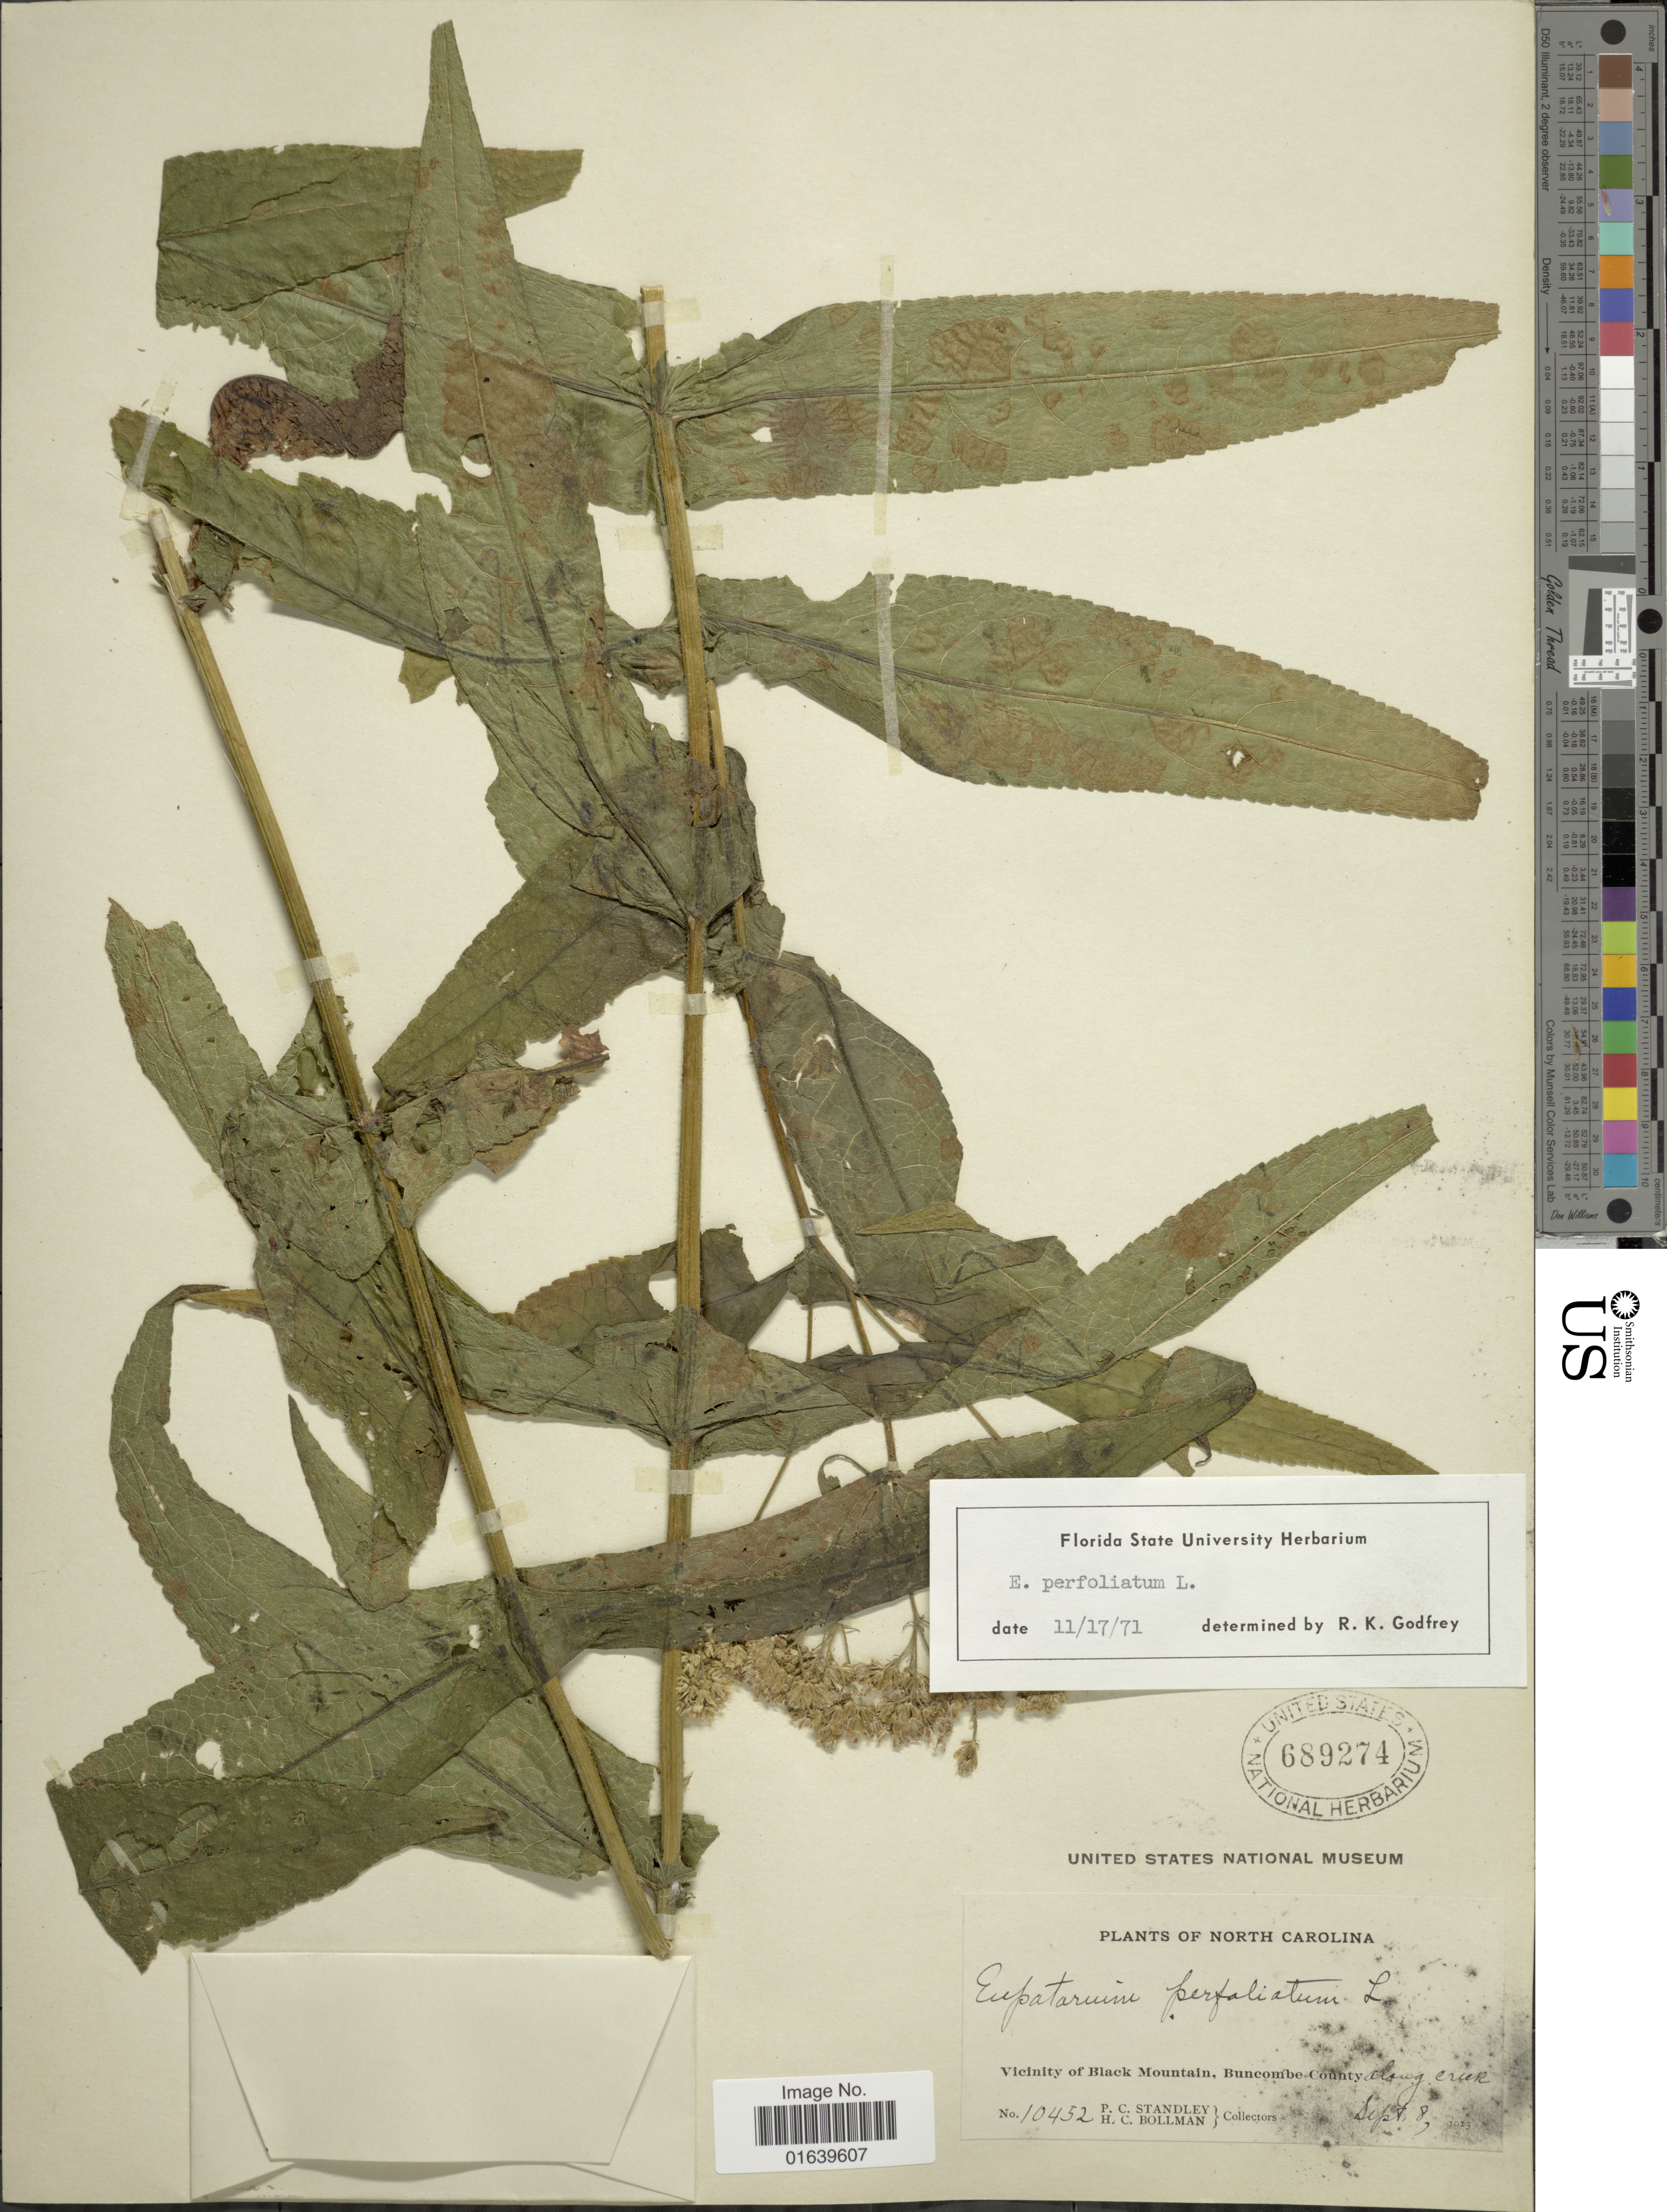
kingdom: Plantae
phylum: Tracheophyta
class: Magnoliopsida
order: Asterales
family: Asteraceae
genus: Eupatorium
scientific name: Eupatorium perfoliatum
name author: L.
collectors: P. C. Standley & H. C. Bollman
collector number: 10452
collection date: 1913-09-08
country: United States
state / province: North Carolina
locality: Vicinity of Black Mountain, Buncombe Country along creek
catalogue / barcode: US 689274